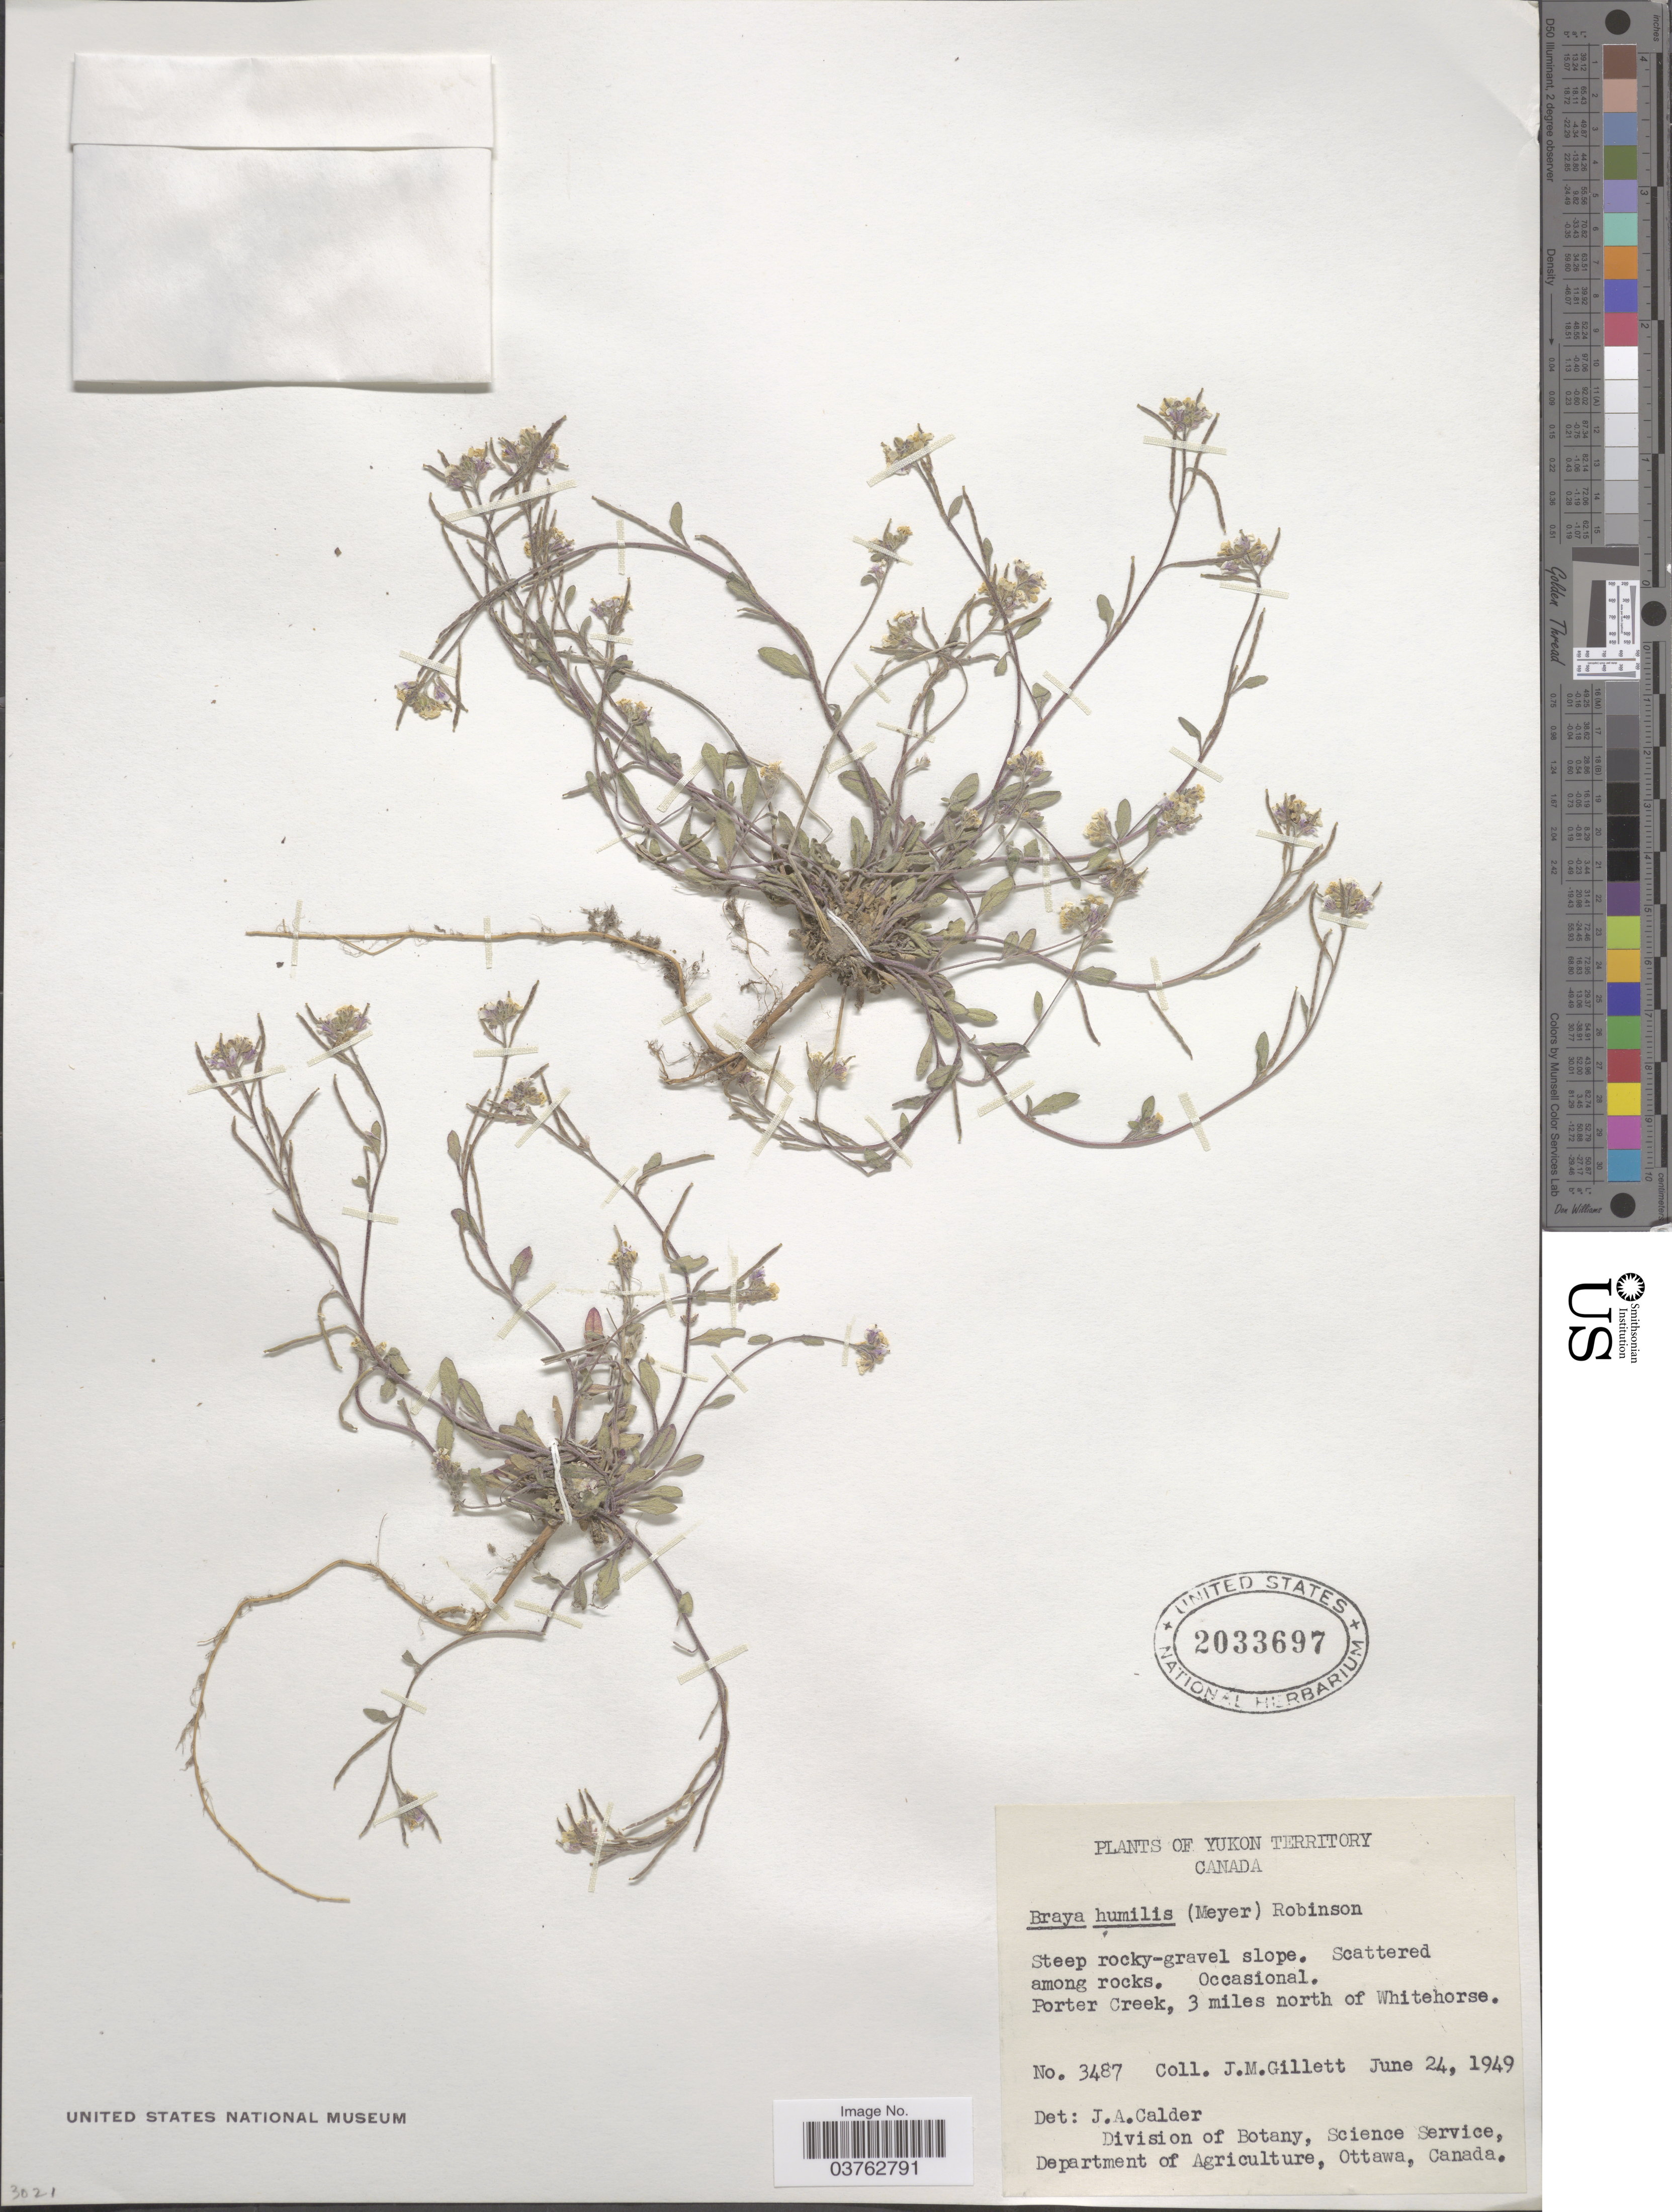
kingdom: Plantae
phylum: Tracheophyta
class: Magnoliopsida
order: Brassicales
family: Brassicaceae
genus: Braya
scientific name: Braya humilis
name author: (C.A. Mey.) B.L. Rob.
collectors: J. M. Gillett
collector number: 3487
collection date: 1949-06-24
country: Canada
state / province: Yukon Territory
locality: Yukon Territory. Porter Creek, 3 miles north of Whitehorse.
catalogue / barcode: US 2033697